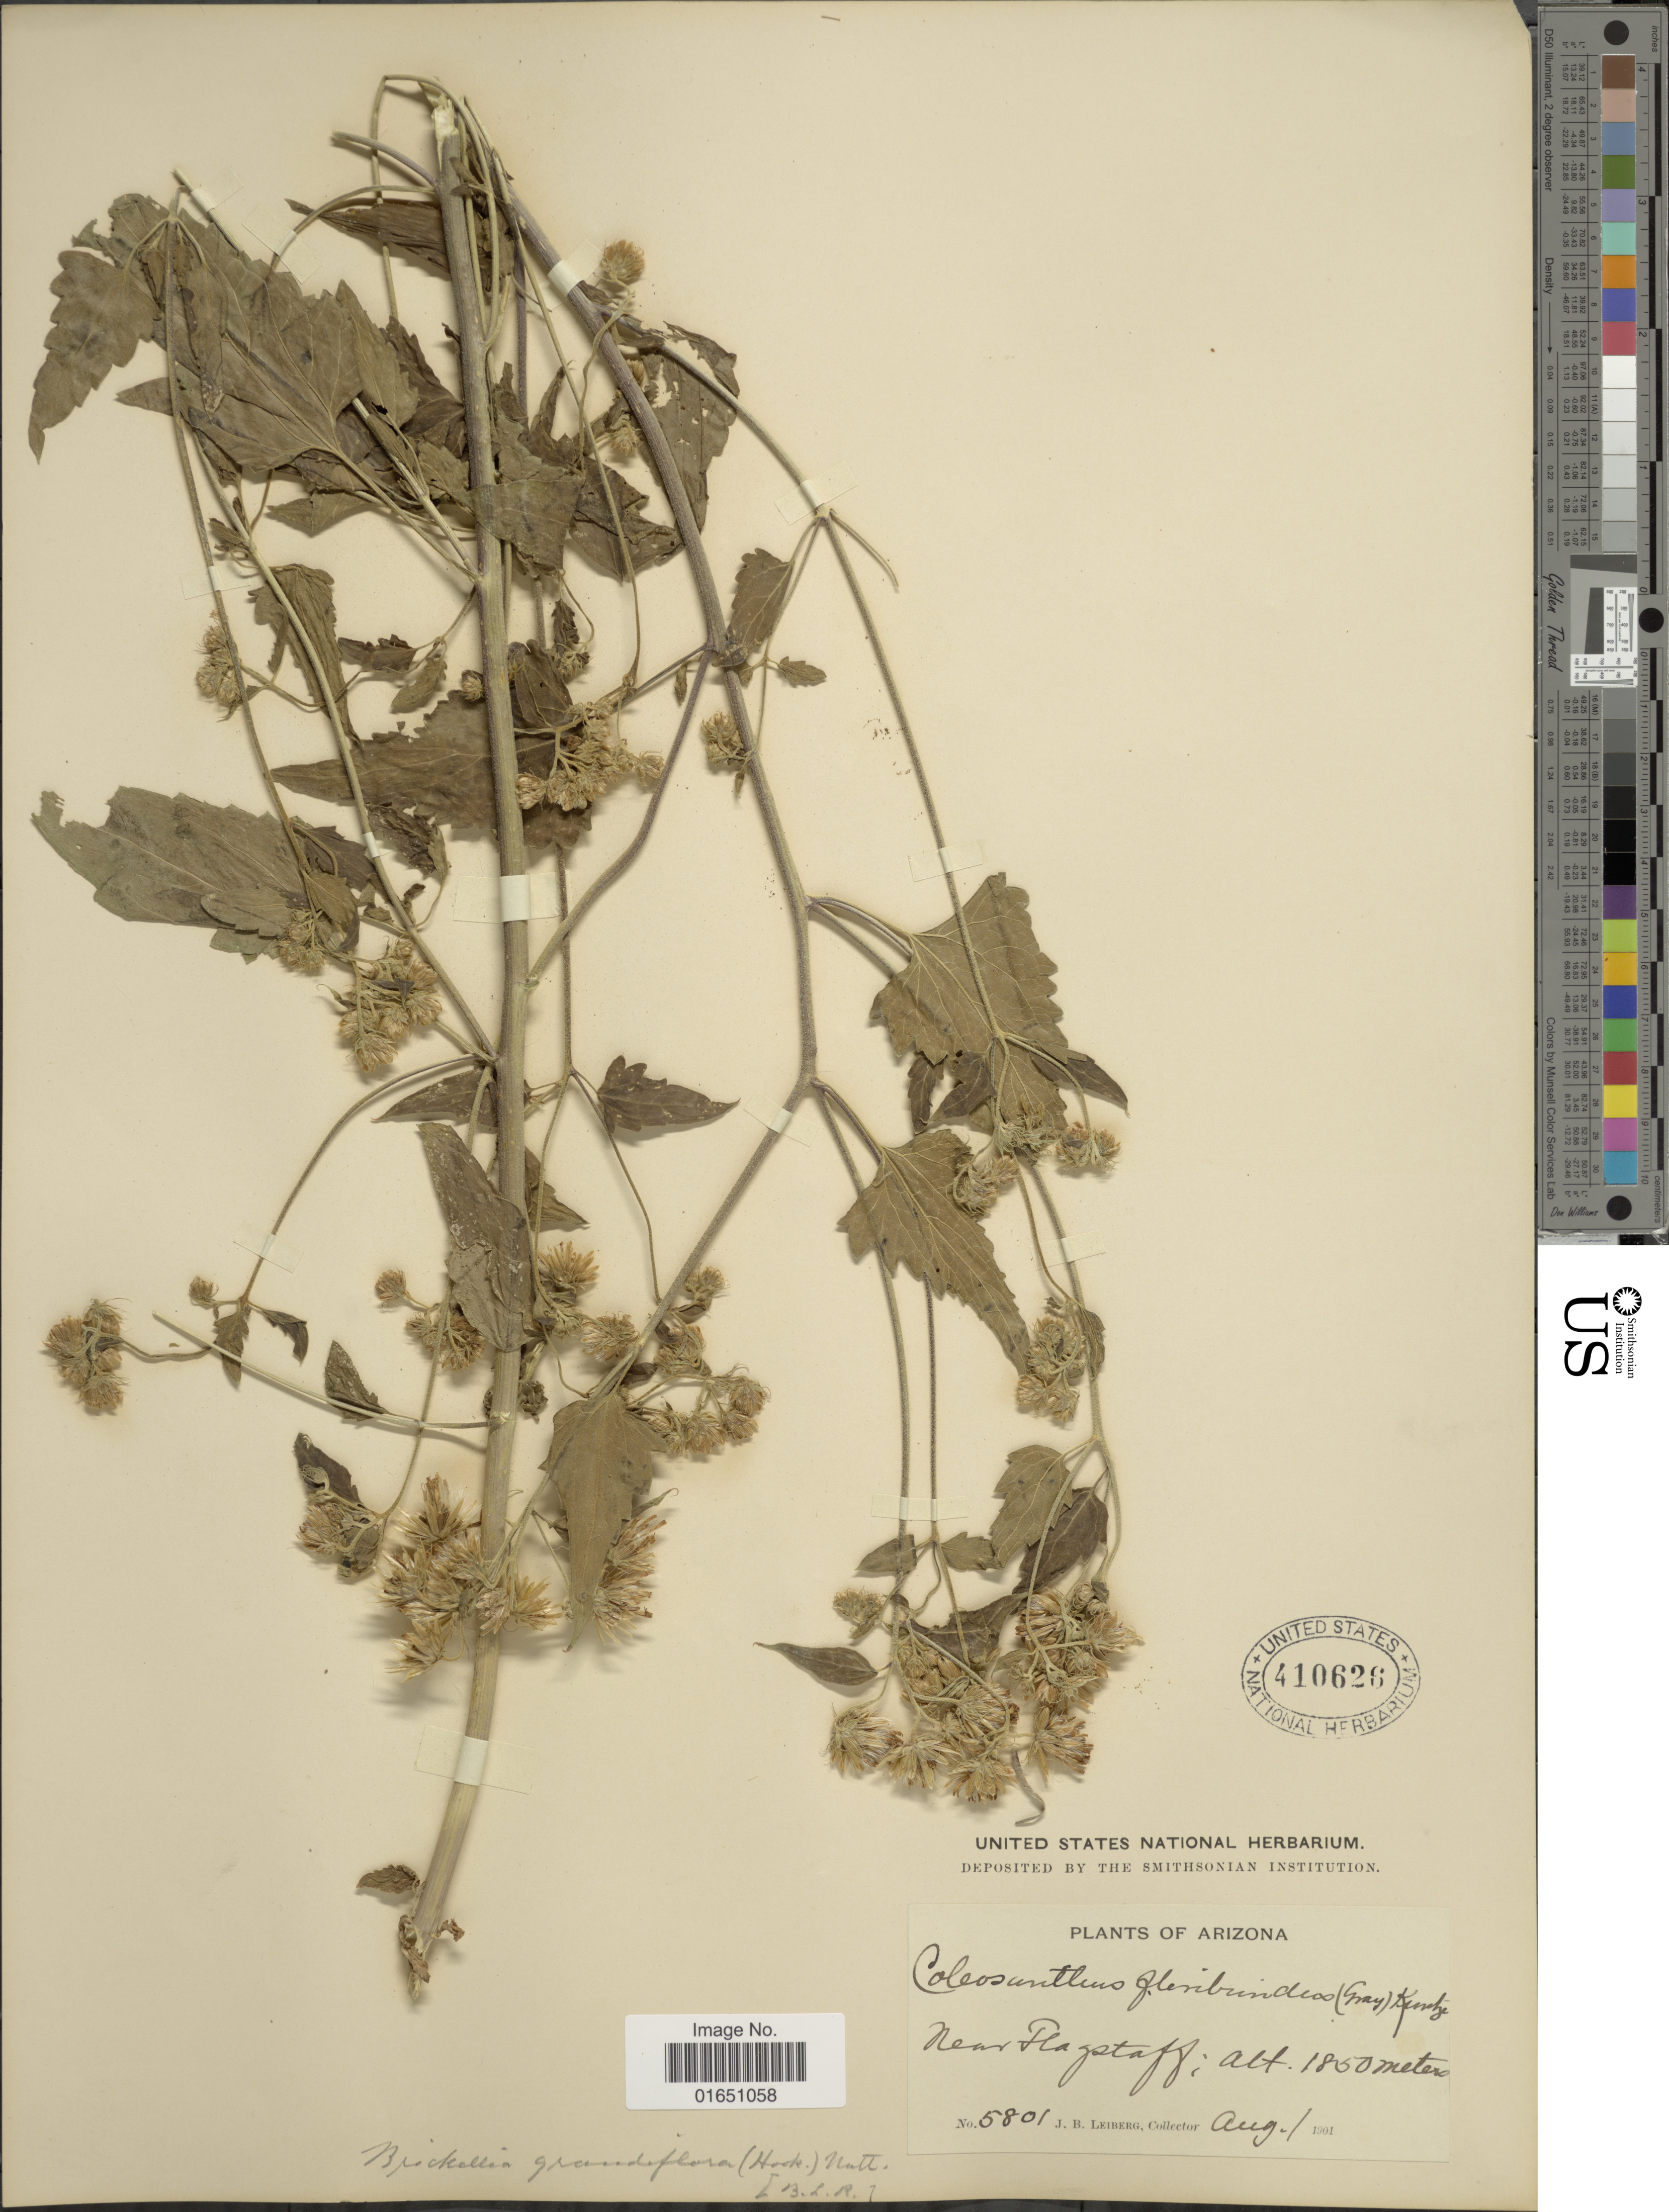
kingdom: Plantae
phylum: Tracheophyta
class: Magnoliopsida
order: Asterales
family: Asteraceae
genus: Brickellia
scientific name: Brickellia grandiflora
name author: (Hook.) Nutt.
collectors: J. B. Leiberg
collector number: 5801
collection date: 1901-08-01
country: United States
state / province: Arizona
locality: Near Flagstaff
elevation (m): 1850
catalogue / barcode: US 410626